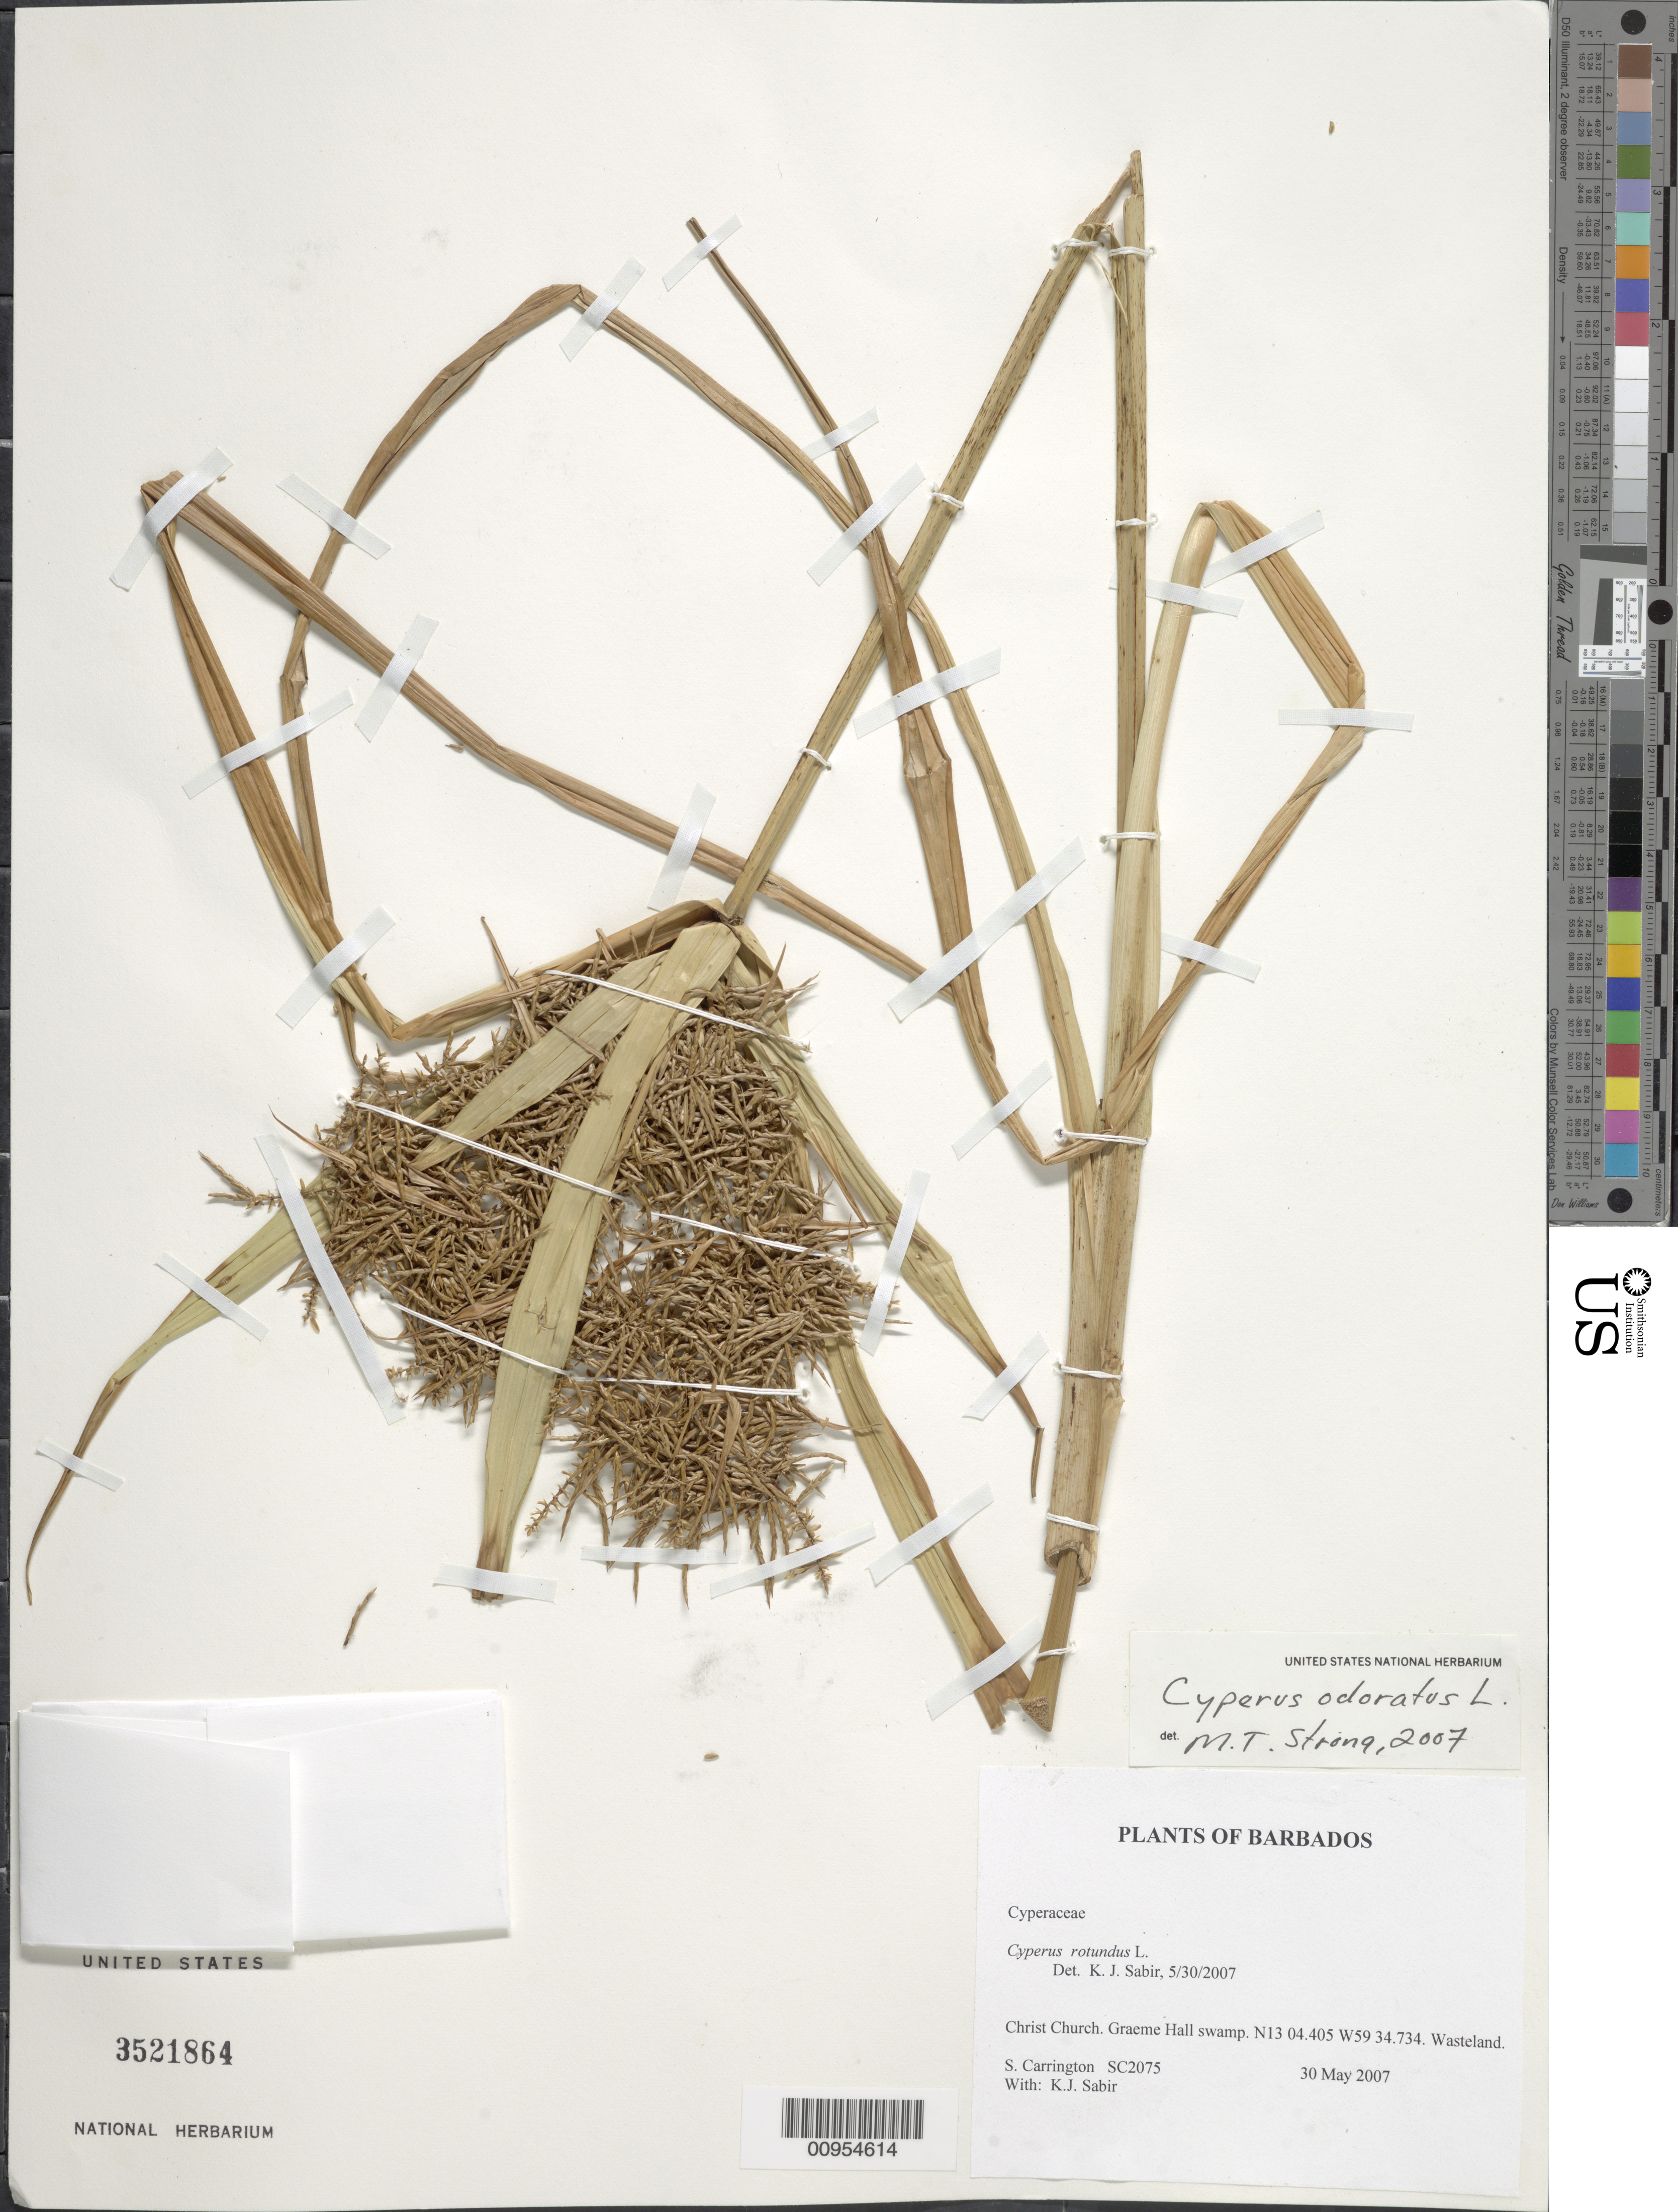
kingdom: Plantae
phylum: Tracheophyta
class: Liliopsida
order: Poales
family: Cyperaceae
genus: Cyperus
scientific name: Cyperus odoratus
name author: L.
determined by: Strong, M. T., (US), Smithsonian Institution - National Museum of Natural History (UNITED STATES)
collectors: C. M. S. Carrington & K. Sabir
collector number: SC 2075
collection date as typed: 30 May 2007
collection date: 2007-05-30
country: Barbados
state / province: Christ Church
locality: Graeme Hall swamp.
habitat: Wasteland.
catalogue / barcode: US 3521864